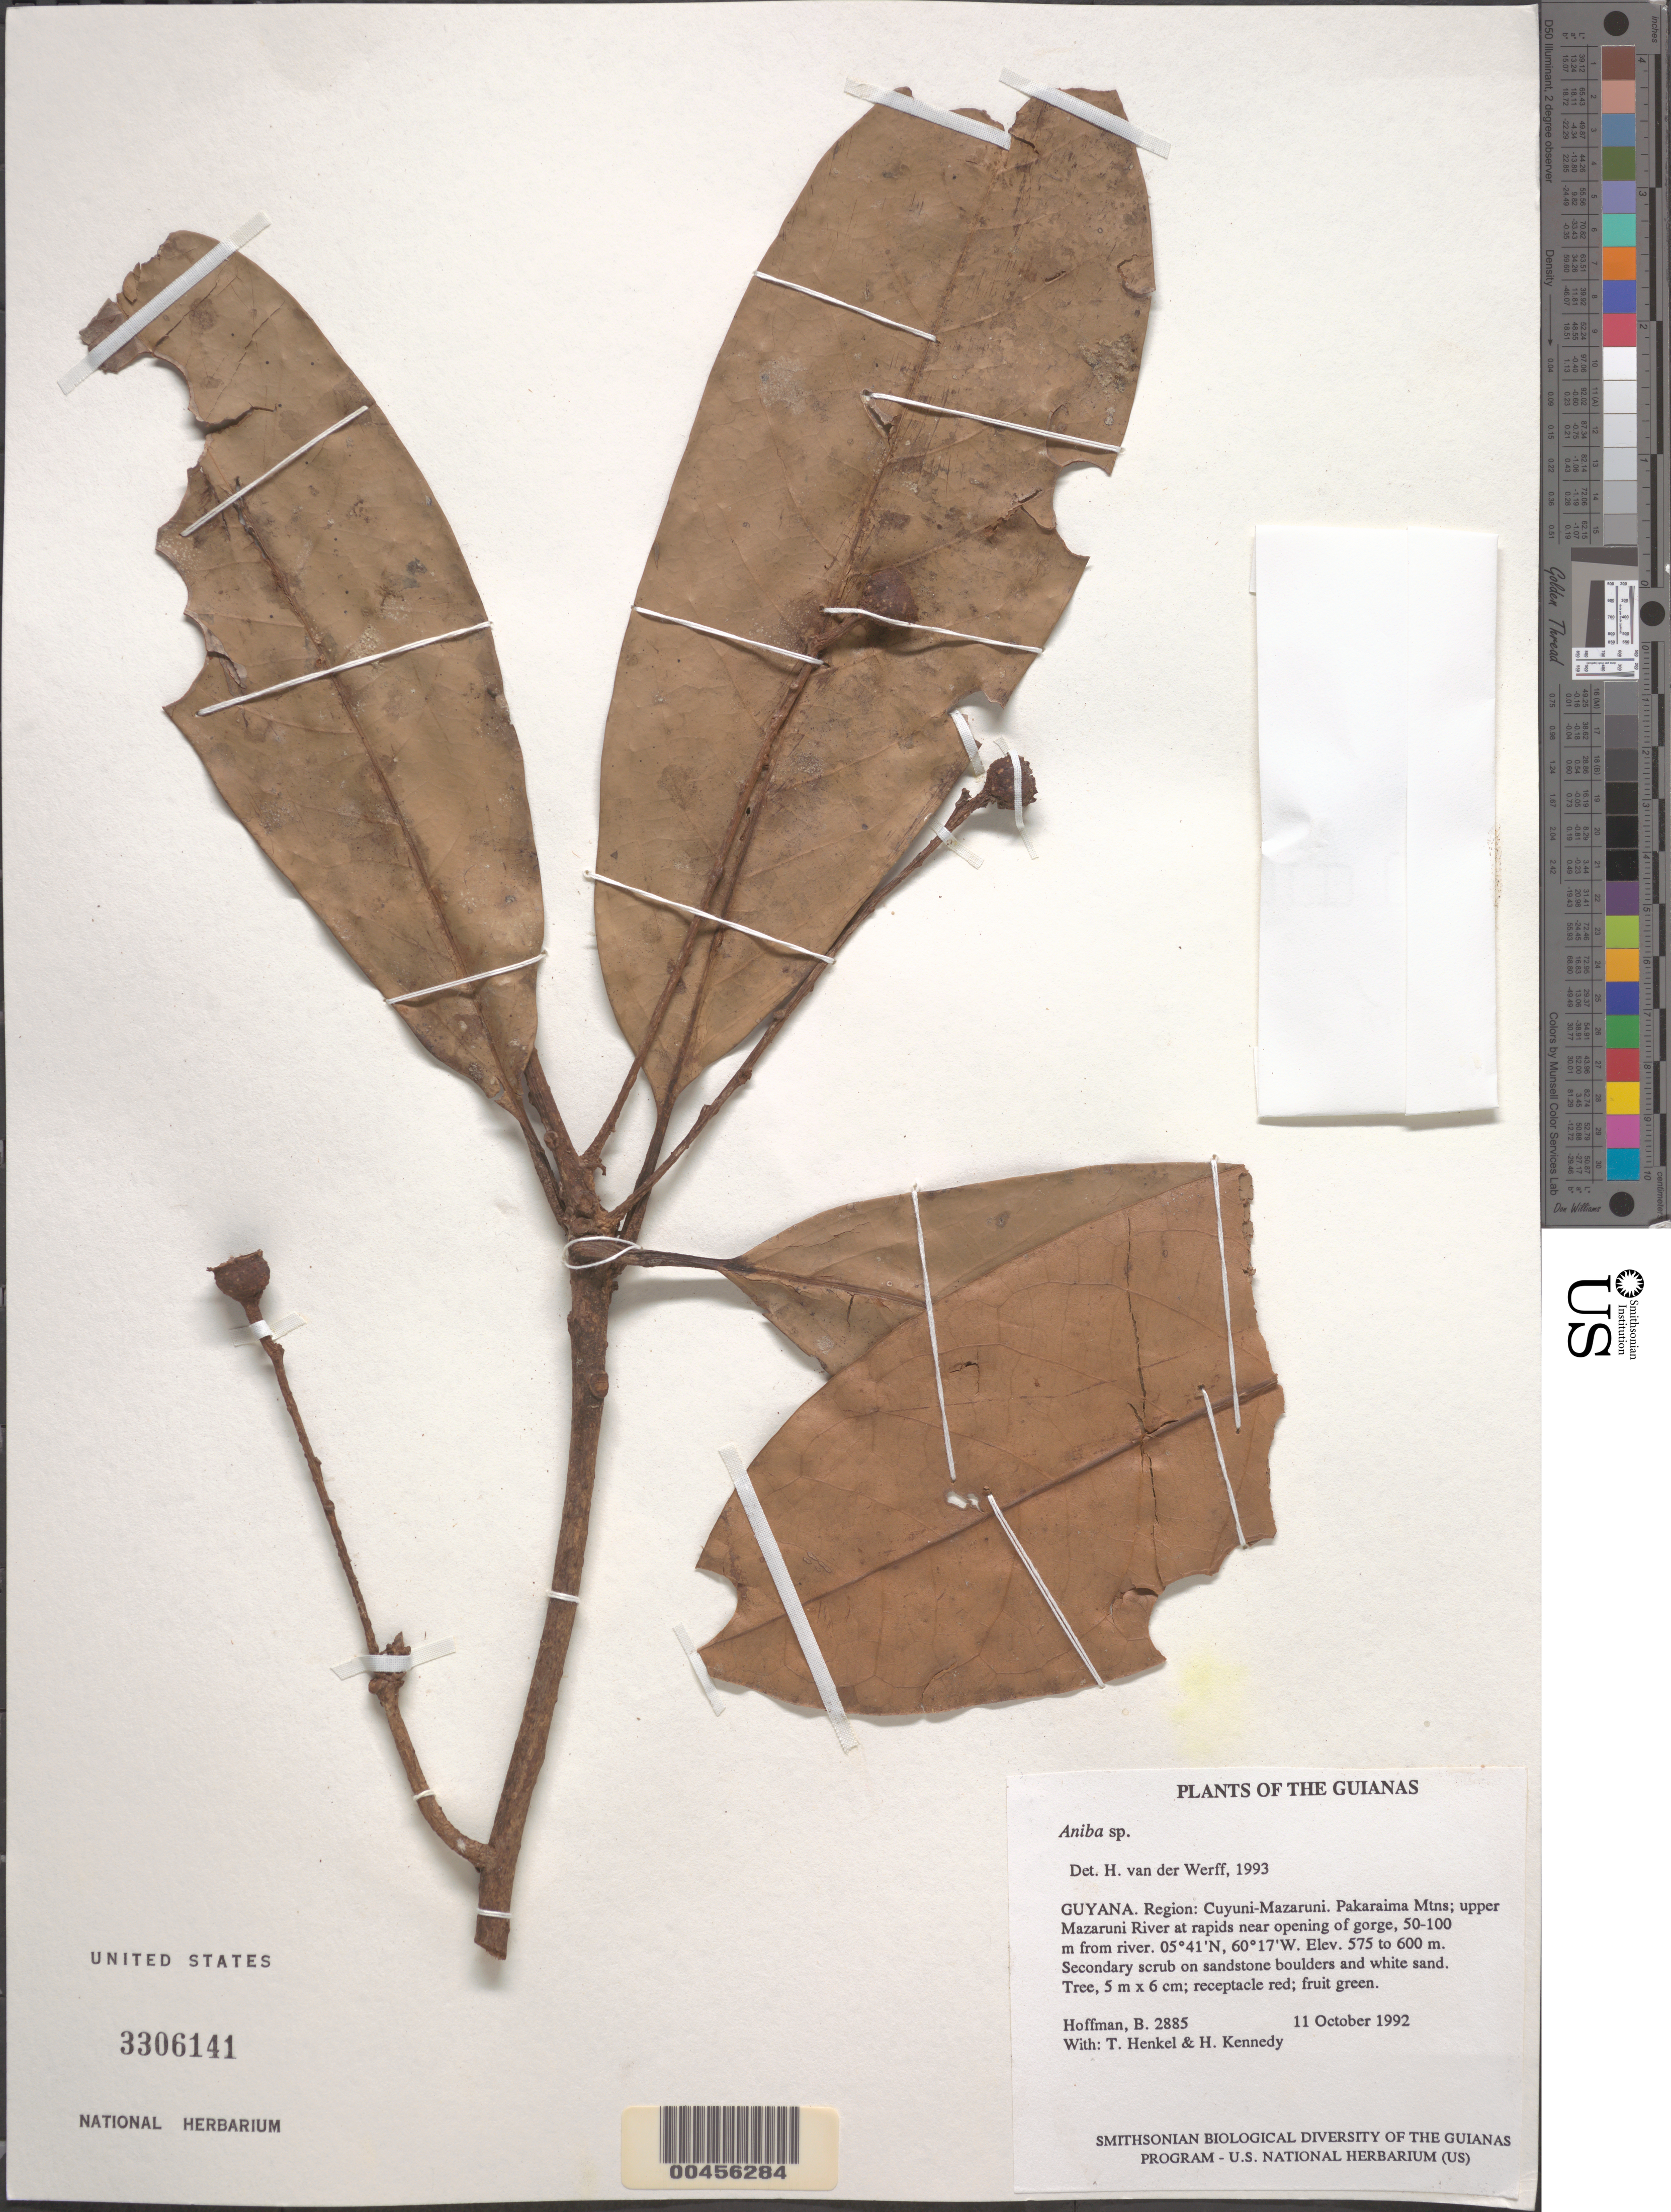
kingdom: Plantae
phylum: Tracheophyta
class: Magnoliopsida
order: Laurales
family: Lauraceae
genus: Aniba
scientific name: Aniba sp.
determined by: van der Werff, H., (MO), Missouri Botanical Garden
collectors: B. Hoffman, T. Henkel & H. Kennedy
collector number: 2885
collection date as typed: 11 October 1992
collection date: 1992-10-11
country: Guyana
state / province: Cuyuni-Mazaruni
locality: Pakaraima Mountains; upper Mazaruni River, Imbaimadai, at rapids near opening of gorge, 50-100 m from river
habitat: Secondary scrub on sandstone boulders and white sand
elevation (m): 575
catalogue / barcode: US 3306141